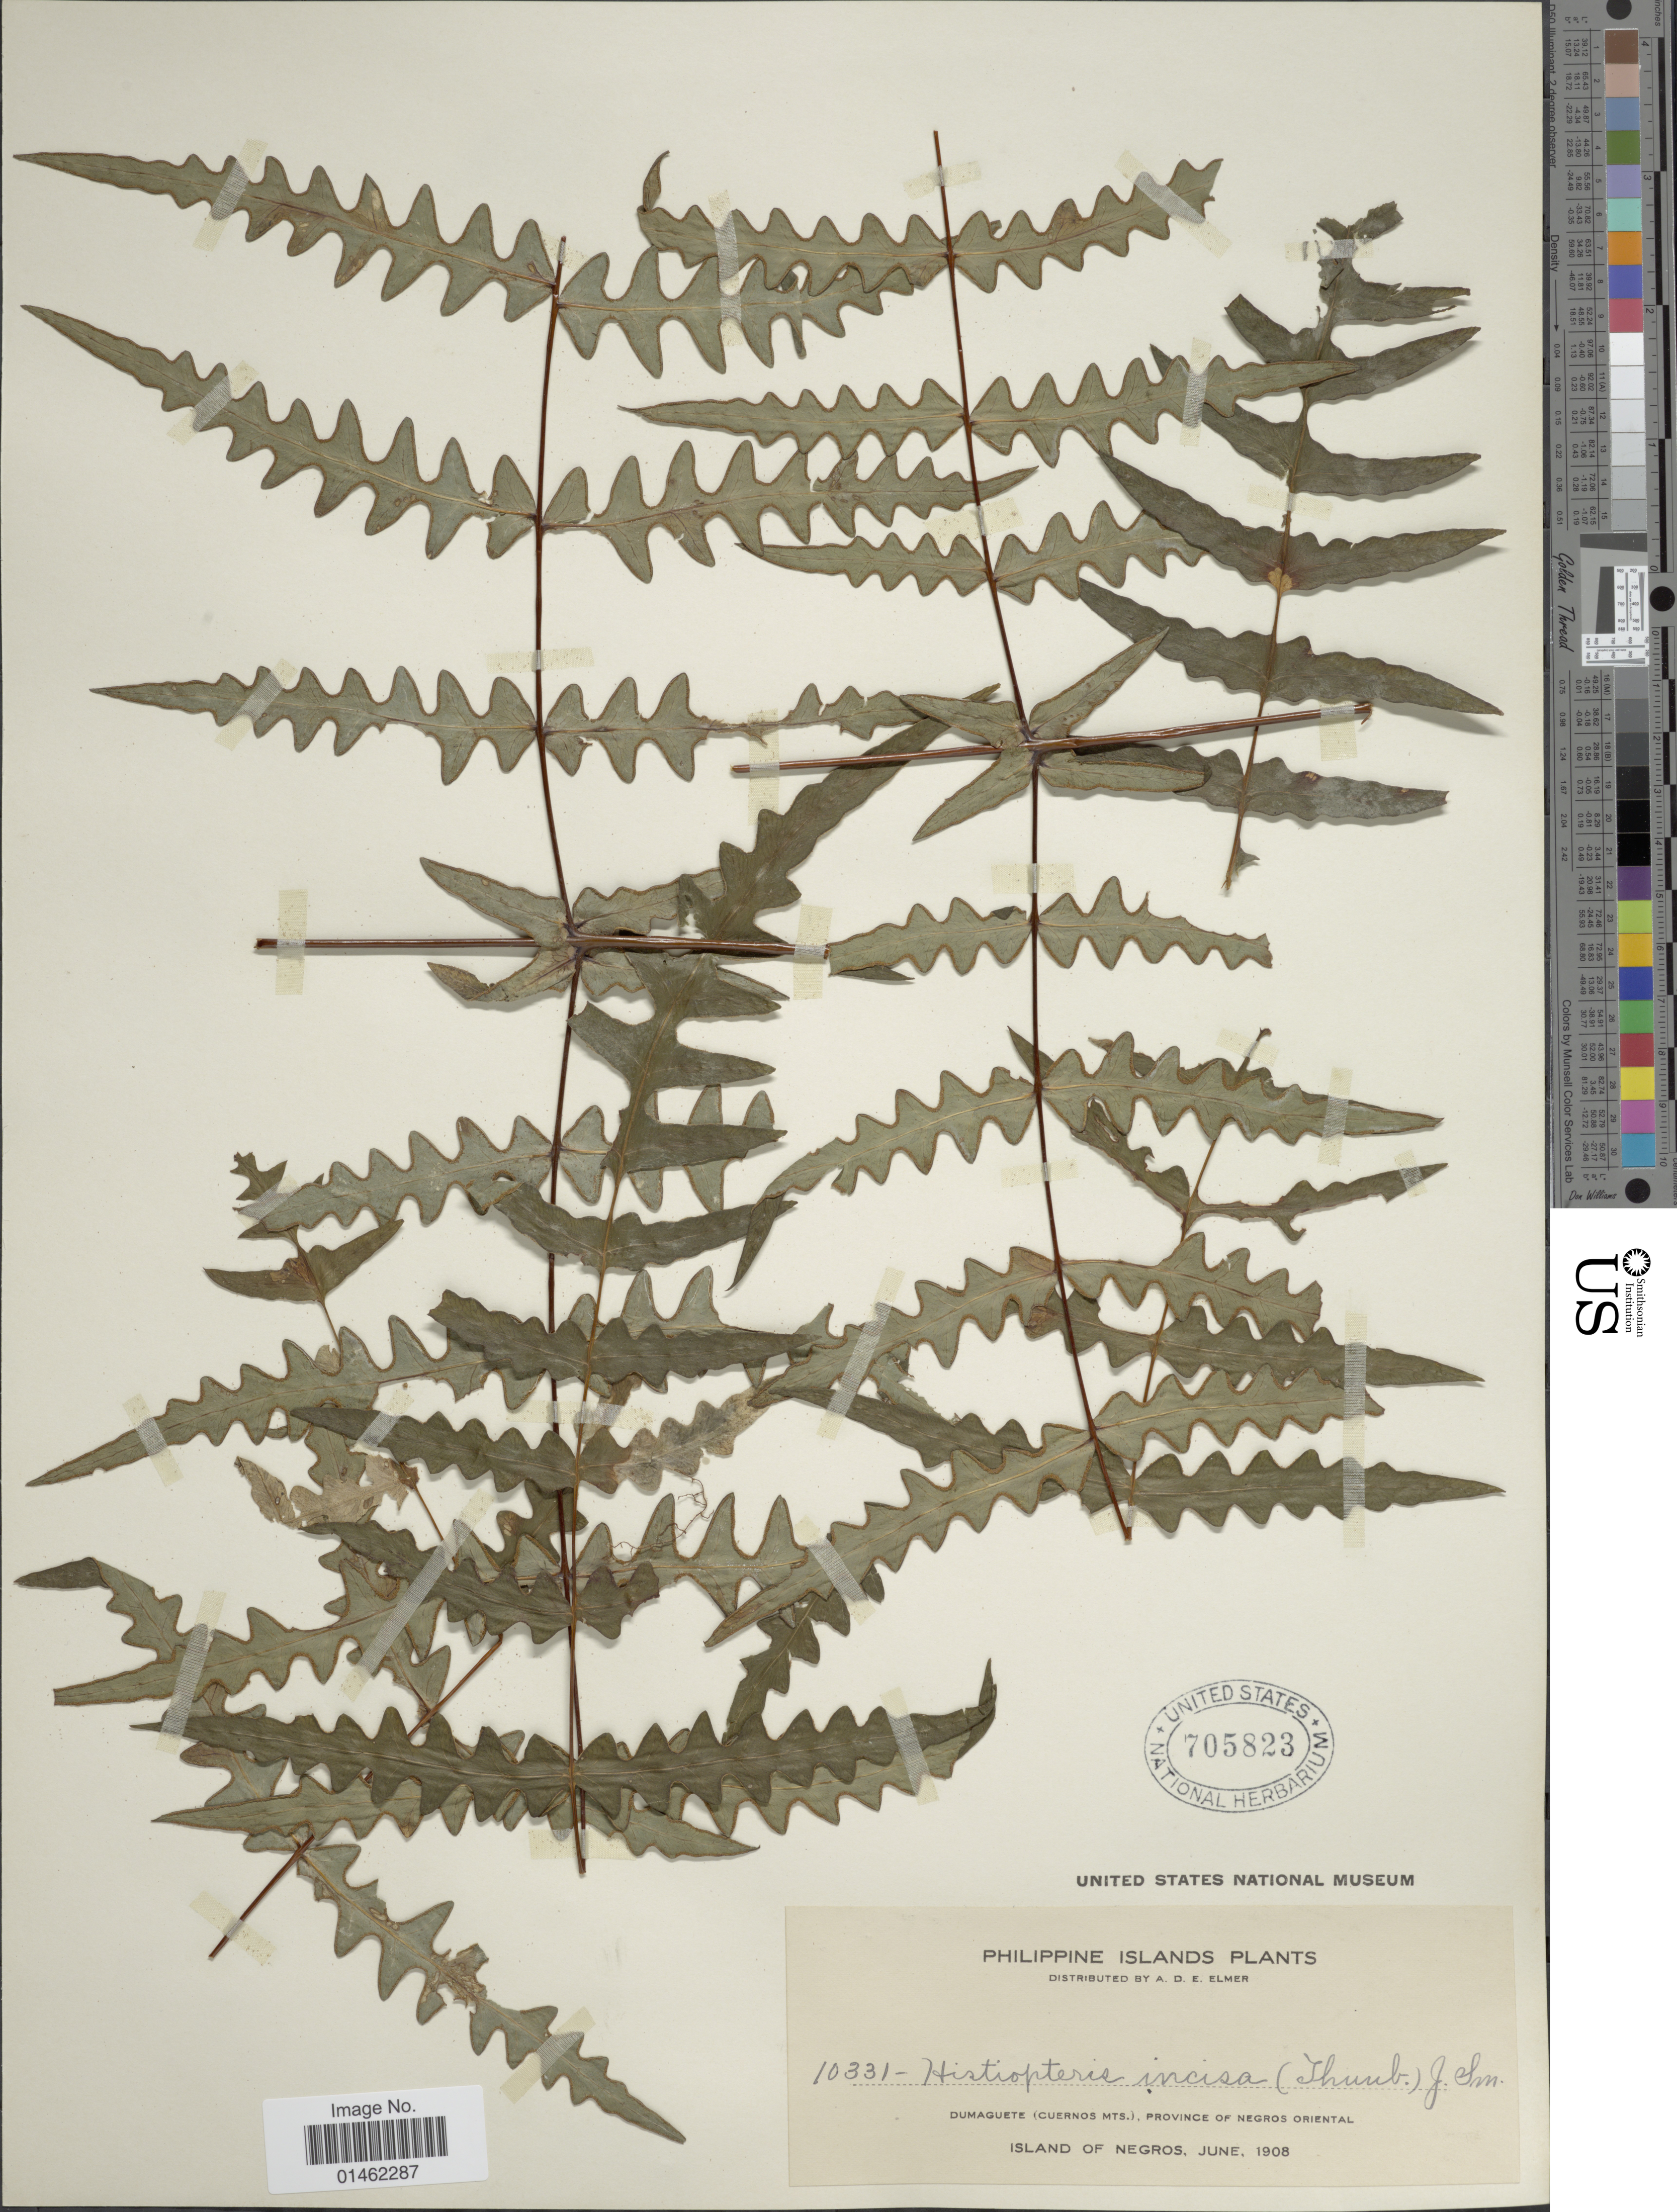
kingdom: Plantae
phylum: Tracheophyta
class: Polypodiopsida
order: Polypodiales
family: Dennstaedtiaceae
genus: Histiopteris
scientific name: Histiopteris incisa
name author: (Thunb.) J. Sm.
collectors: A. D. E. Elmer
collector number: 10331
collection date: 1908-06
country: Philippines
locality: Dumaguete (Cuernos Mts), Province of Negros Oriental, Island of Negros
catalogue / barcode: US 705823